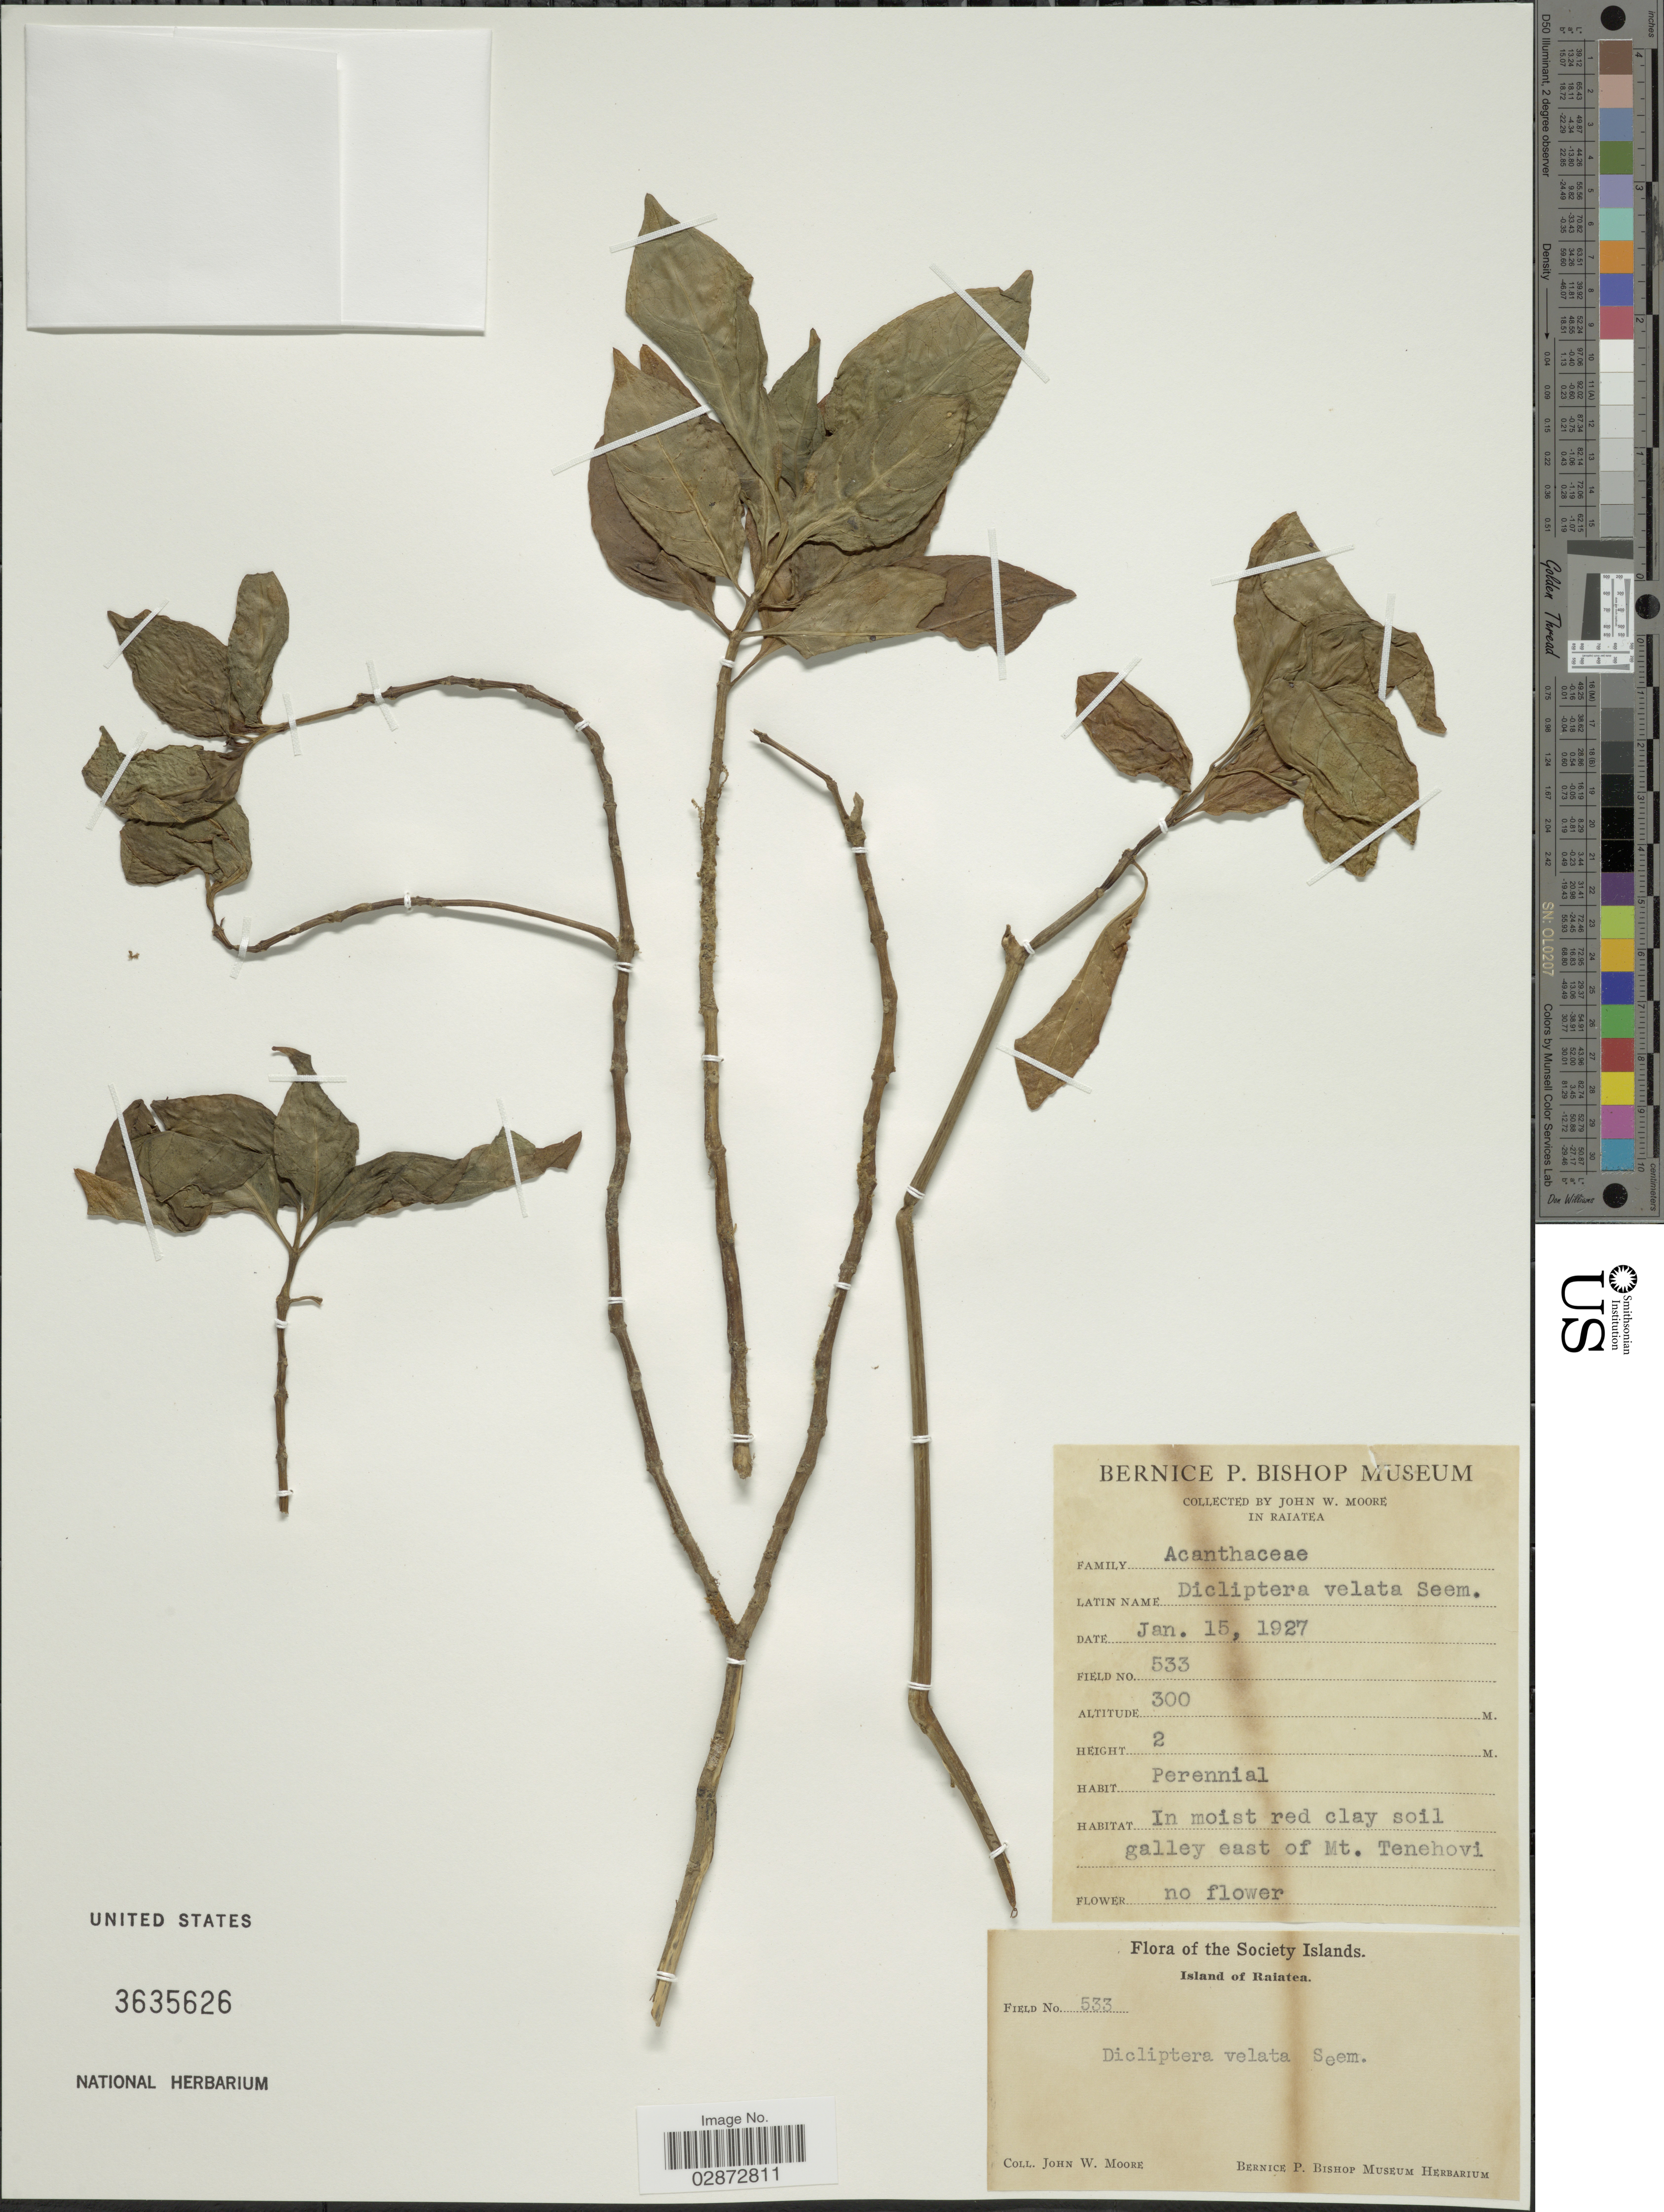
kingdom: Plantae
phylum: Tracheophyta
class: Magnoliopsida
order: Lamiales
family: Acanthaceae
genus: Dicliptera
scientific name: Dicliptera velata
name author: Seem.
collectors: J. Moore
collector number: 533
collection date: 1927-01-15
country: French Polynesia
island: Raiatea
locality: Society Islands, Island of Raiatea, east of Mt. Tenehovi.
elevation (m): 300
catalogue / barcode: US 3635626